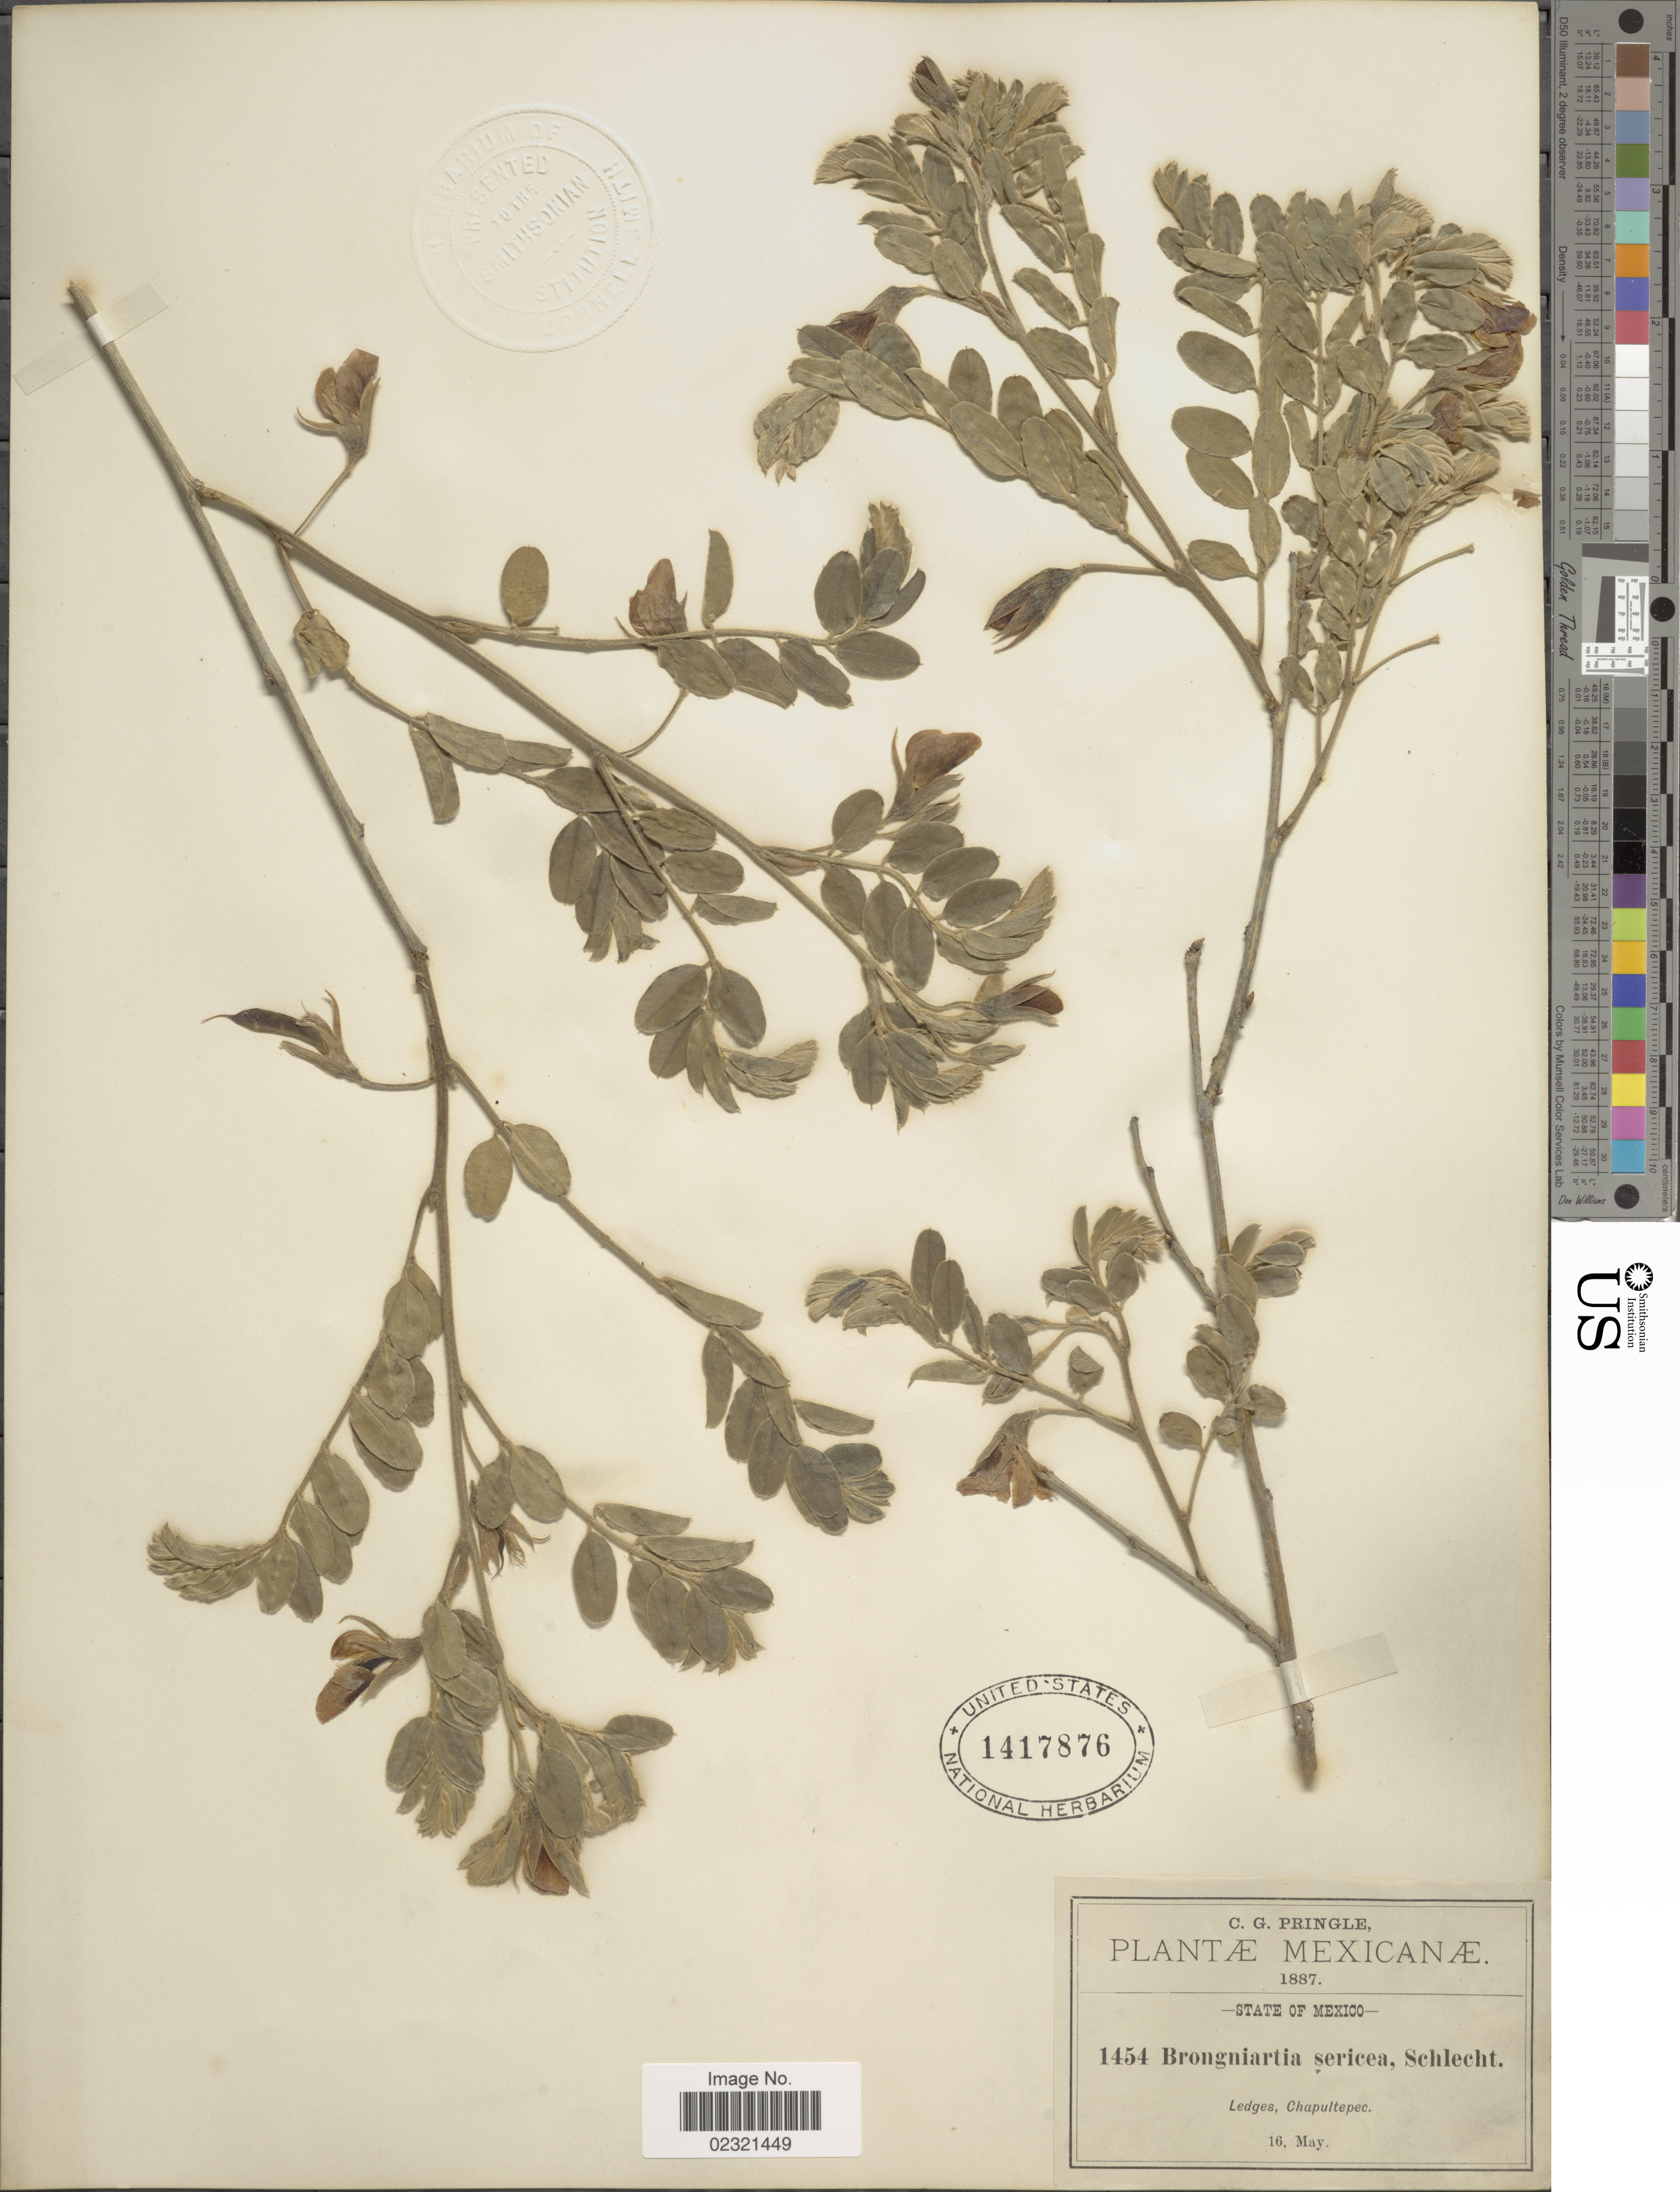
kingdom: Plantae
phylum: Tracheophyta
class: Magnoliopsida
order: Fabales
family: Fabaceae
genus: Brongniartia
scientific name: Brongniartia sericea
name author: Schltdl.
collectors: C. G. Pringle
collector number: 1454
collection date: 1887-05-16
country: Mexico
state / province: México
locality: Ledges, Chapultepec. Mexicanae.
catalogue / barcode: US 1417876